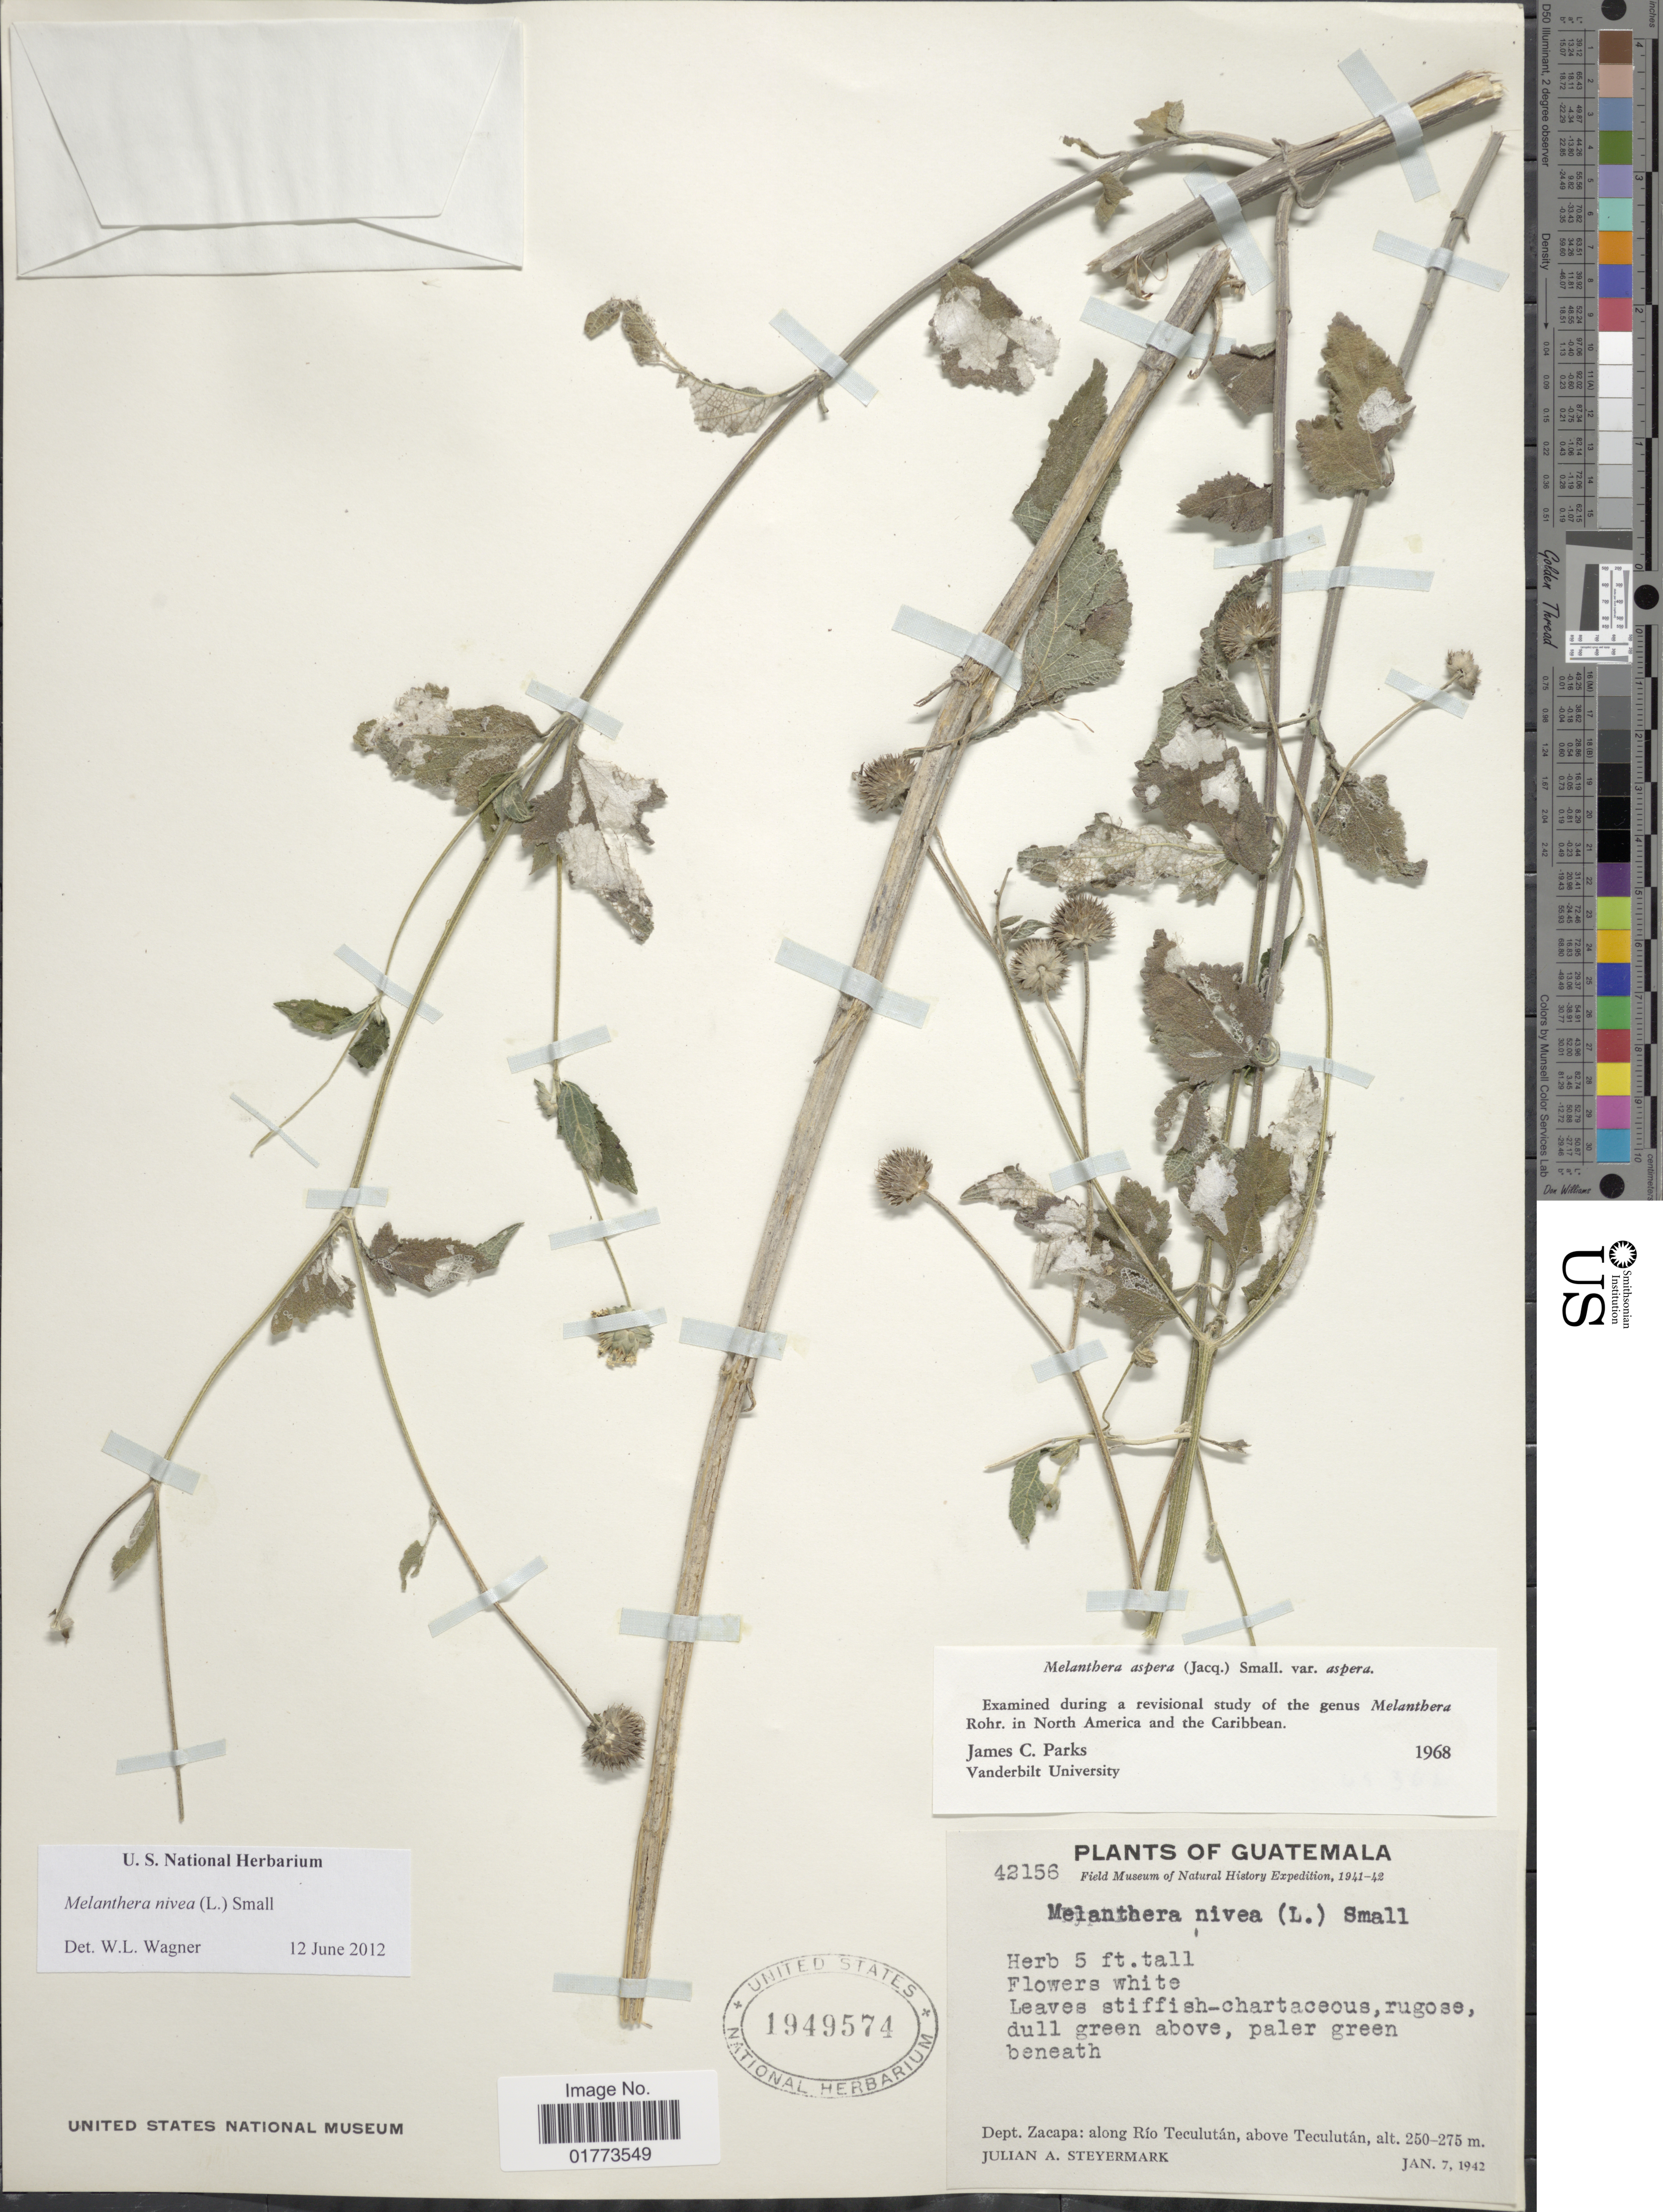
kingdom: Plantae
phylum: Tracheophyta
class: Magnoliopsida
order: Asterales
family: Asteraceae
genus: Melanthera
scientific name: Melanthera nivea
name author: (L.) Small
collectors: J. Steyermark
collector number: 42156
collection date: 1942-01-07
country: Guatemala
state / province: Zacapa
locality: Along Río Teculután, above Teculután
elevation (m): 250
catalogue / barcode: US 1949574